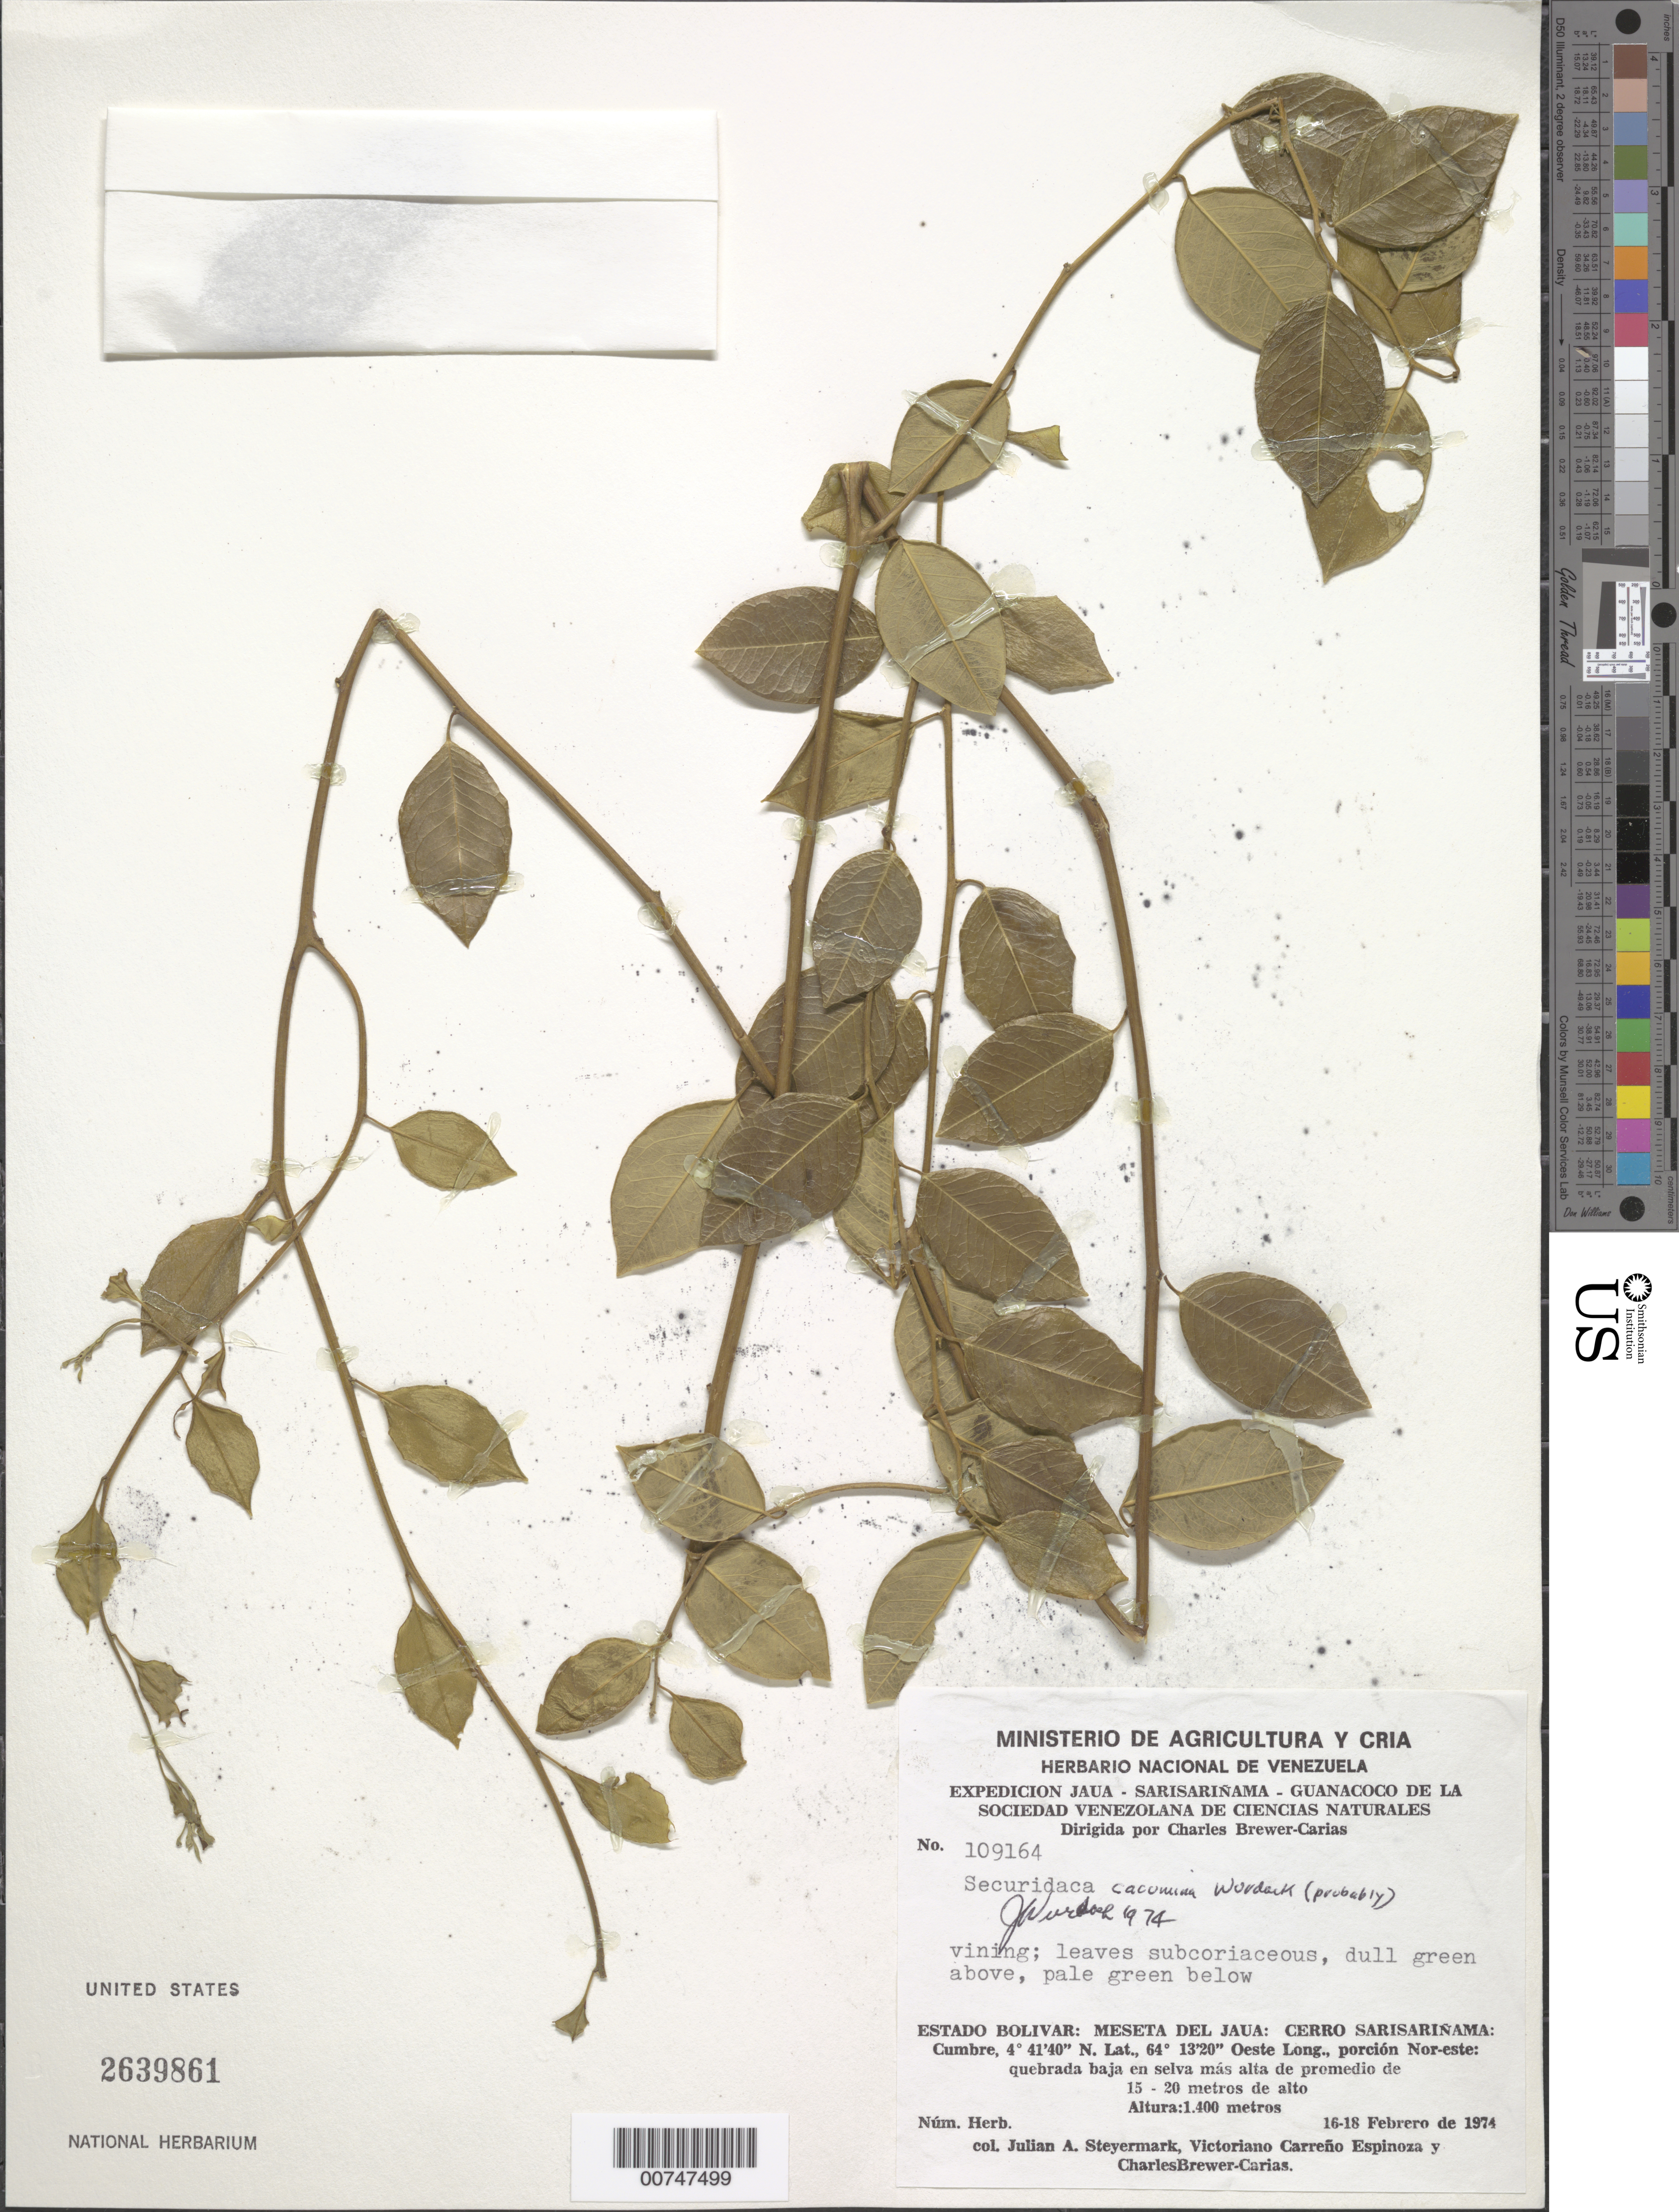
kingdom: Plantae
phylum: Tracheophyta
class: Magnoliopsida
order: Fabales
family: Polygalaceae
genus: Securidaca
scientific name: Securidaca cacumina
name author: Wurdack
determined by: Wurdack, John J., (US), US (UNITED STATES)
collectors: J. Steyermark, V. Carreño E. & C. Brewer-Carias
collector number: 109164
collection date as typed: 16-Feb-74 to 18-Feb-74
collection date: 1974-02-16/1974-02-18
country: Venezuela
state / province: Bolívar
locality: Meseta del Jaua: Cerro Sarisariñama, summit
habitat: Quebrada baja en selva mas alta de promedio de 15-20 m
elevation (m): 1400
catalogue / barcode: US 2639861